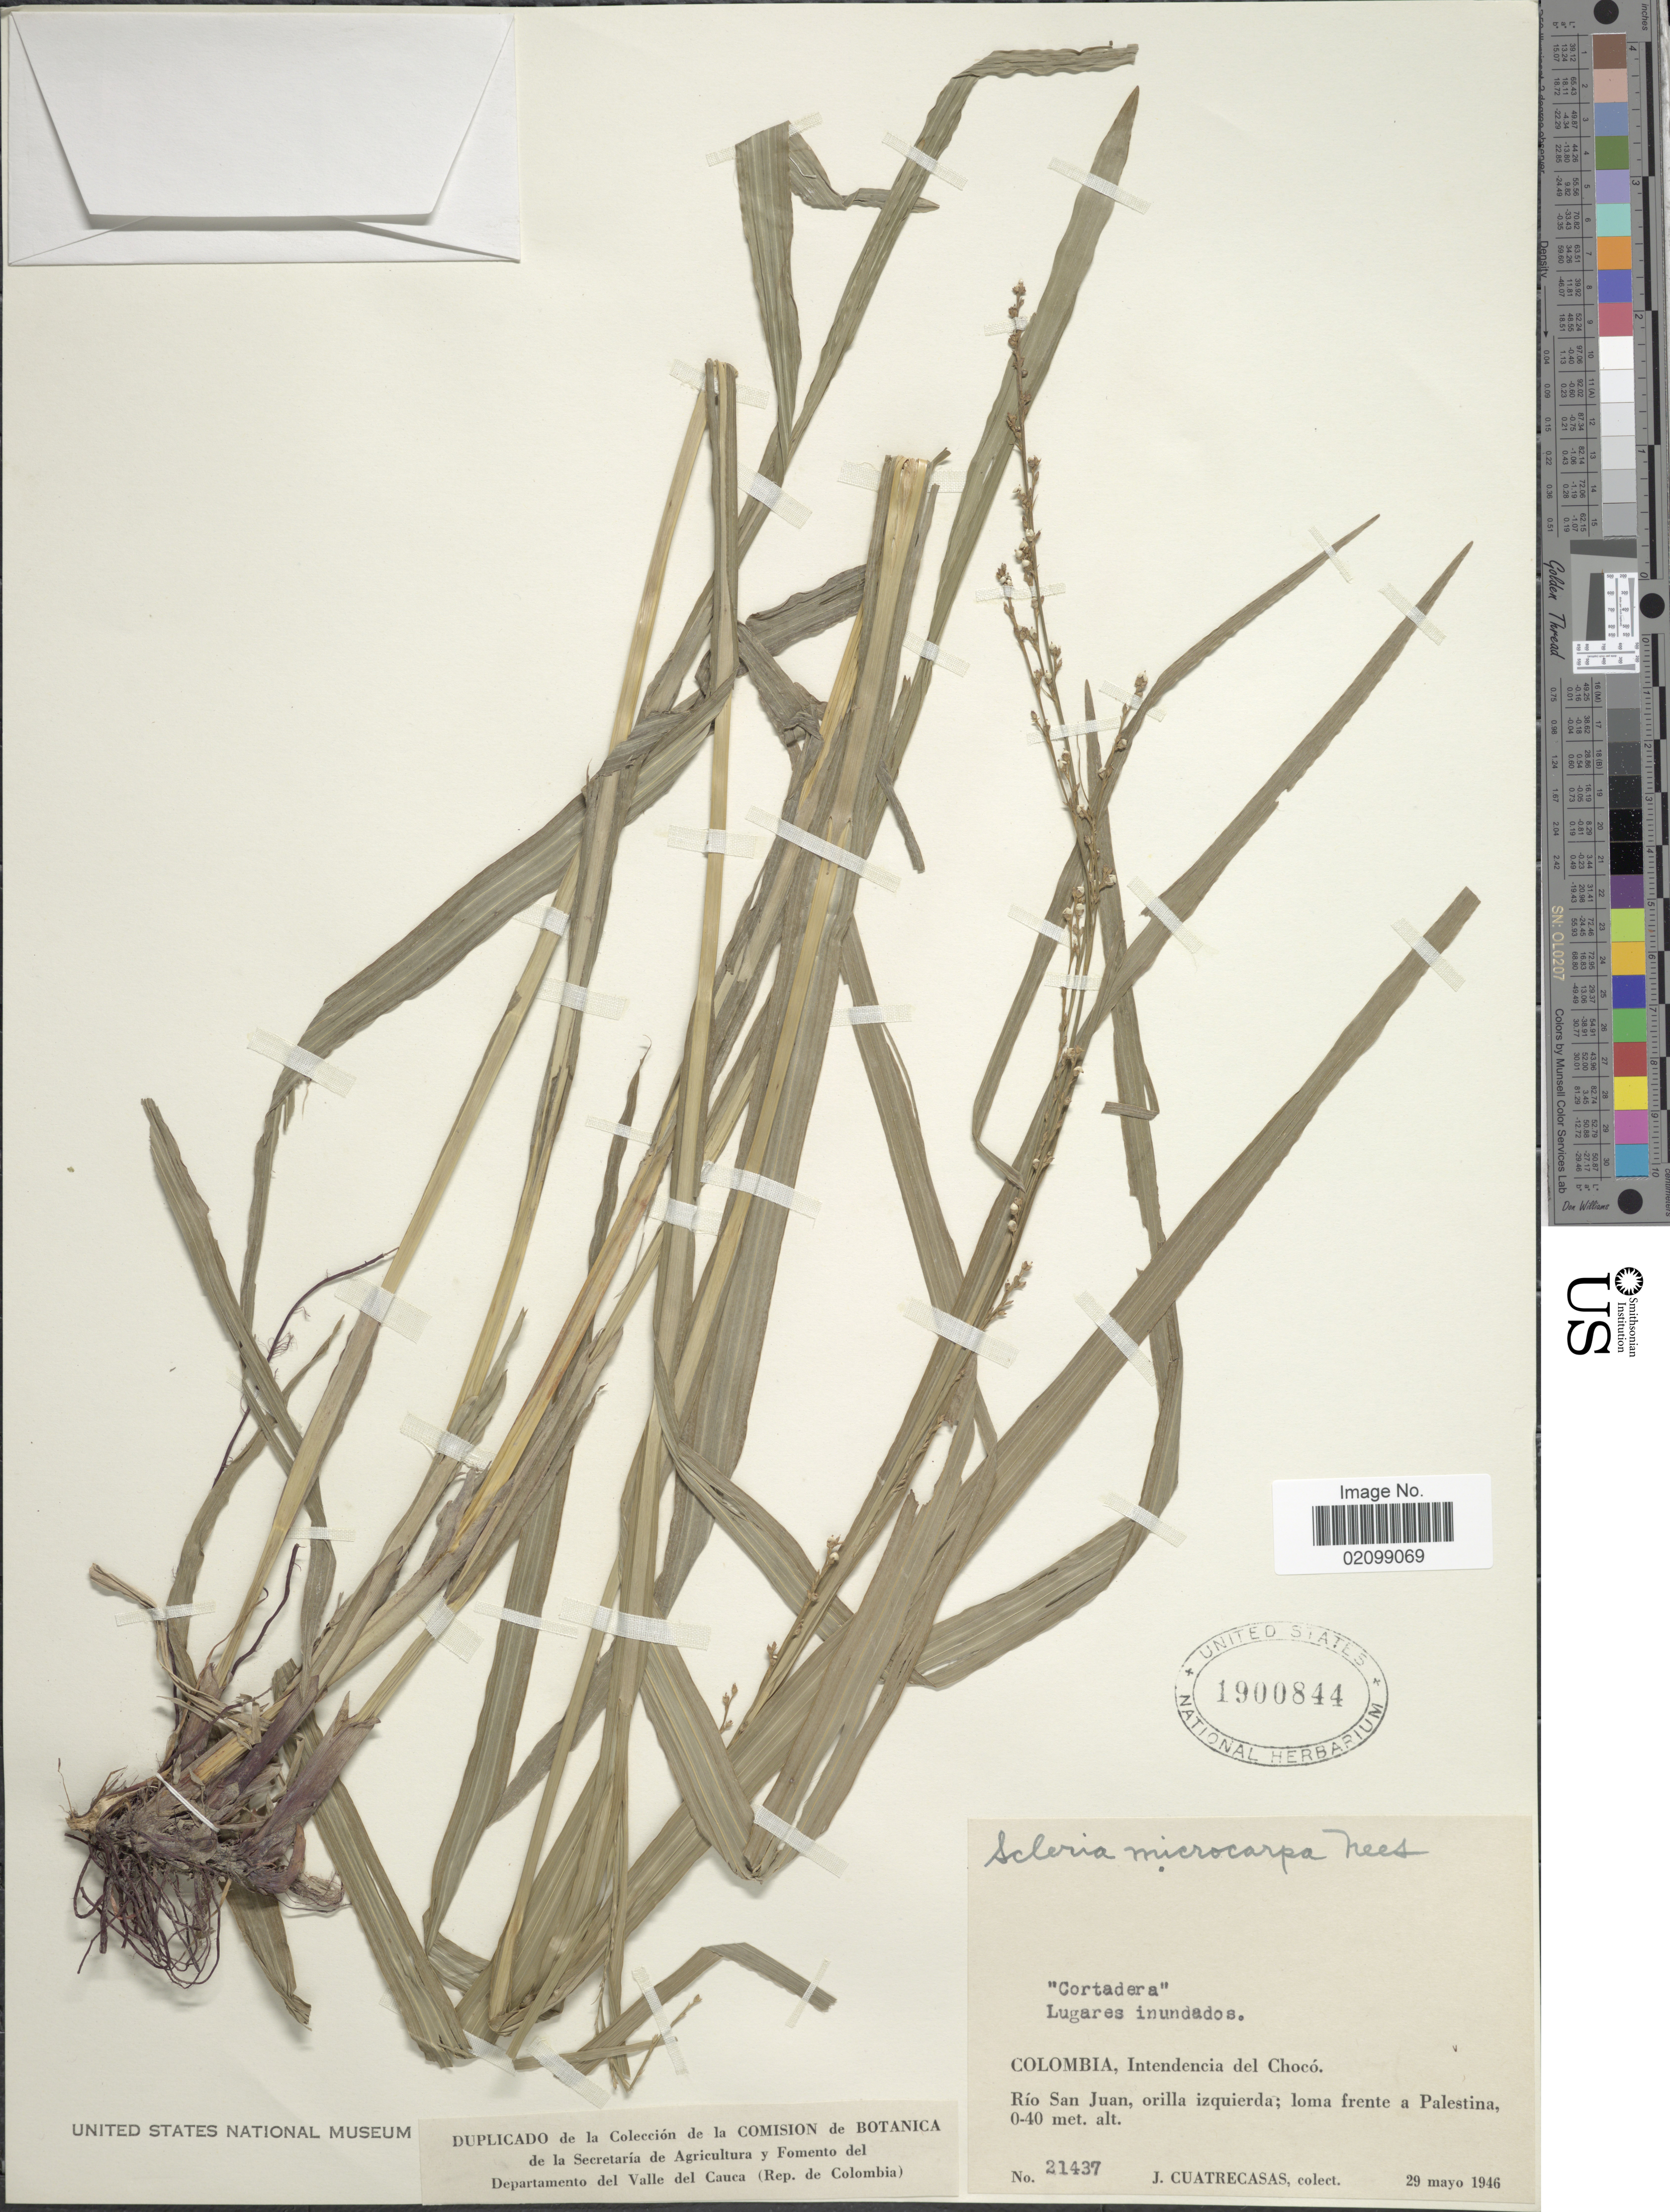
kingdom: Plantae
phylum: Tracheophyta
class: Liliopsida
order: Poales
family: Cyperaceae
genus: Scleria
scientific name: Scleria microcarpa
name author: Nees ex Kunth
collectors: J. Cuatrecasas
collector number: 21437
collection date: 1946-05-29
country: Colombia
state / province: Chocó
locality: Colombia, Intendencia del Choco, Rio San Juan, orilla izquierda ; loma frente a Palestina.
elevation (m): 0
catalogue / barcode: US 1900844